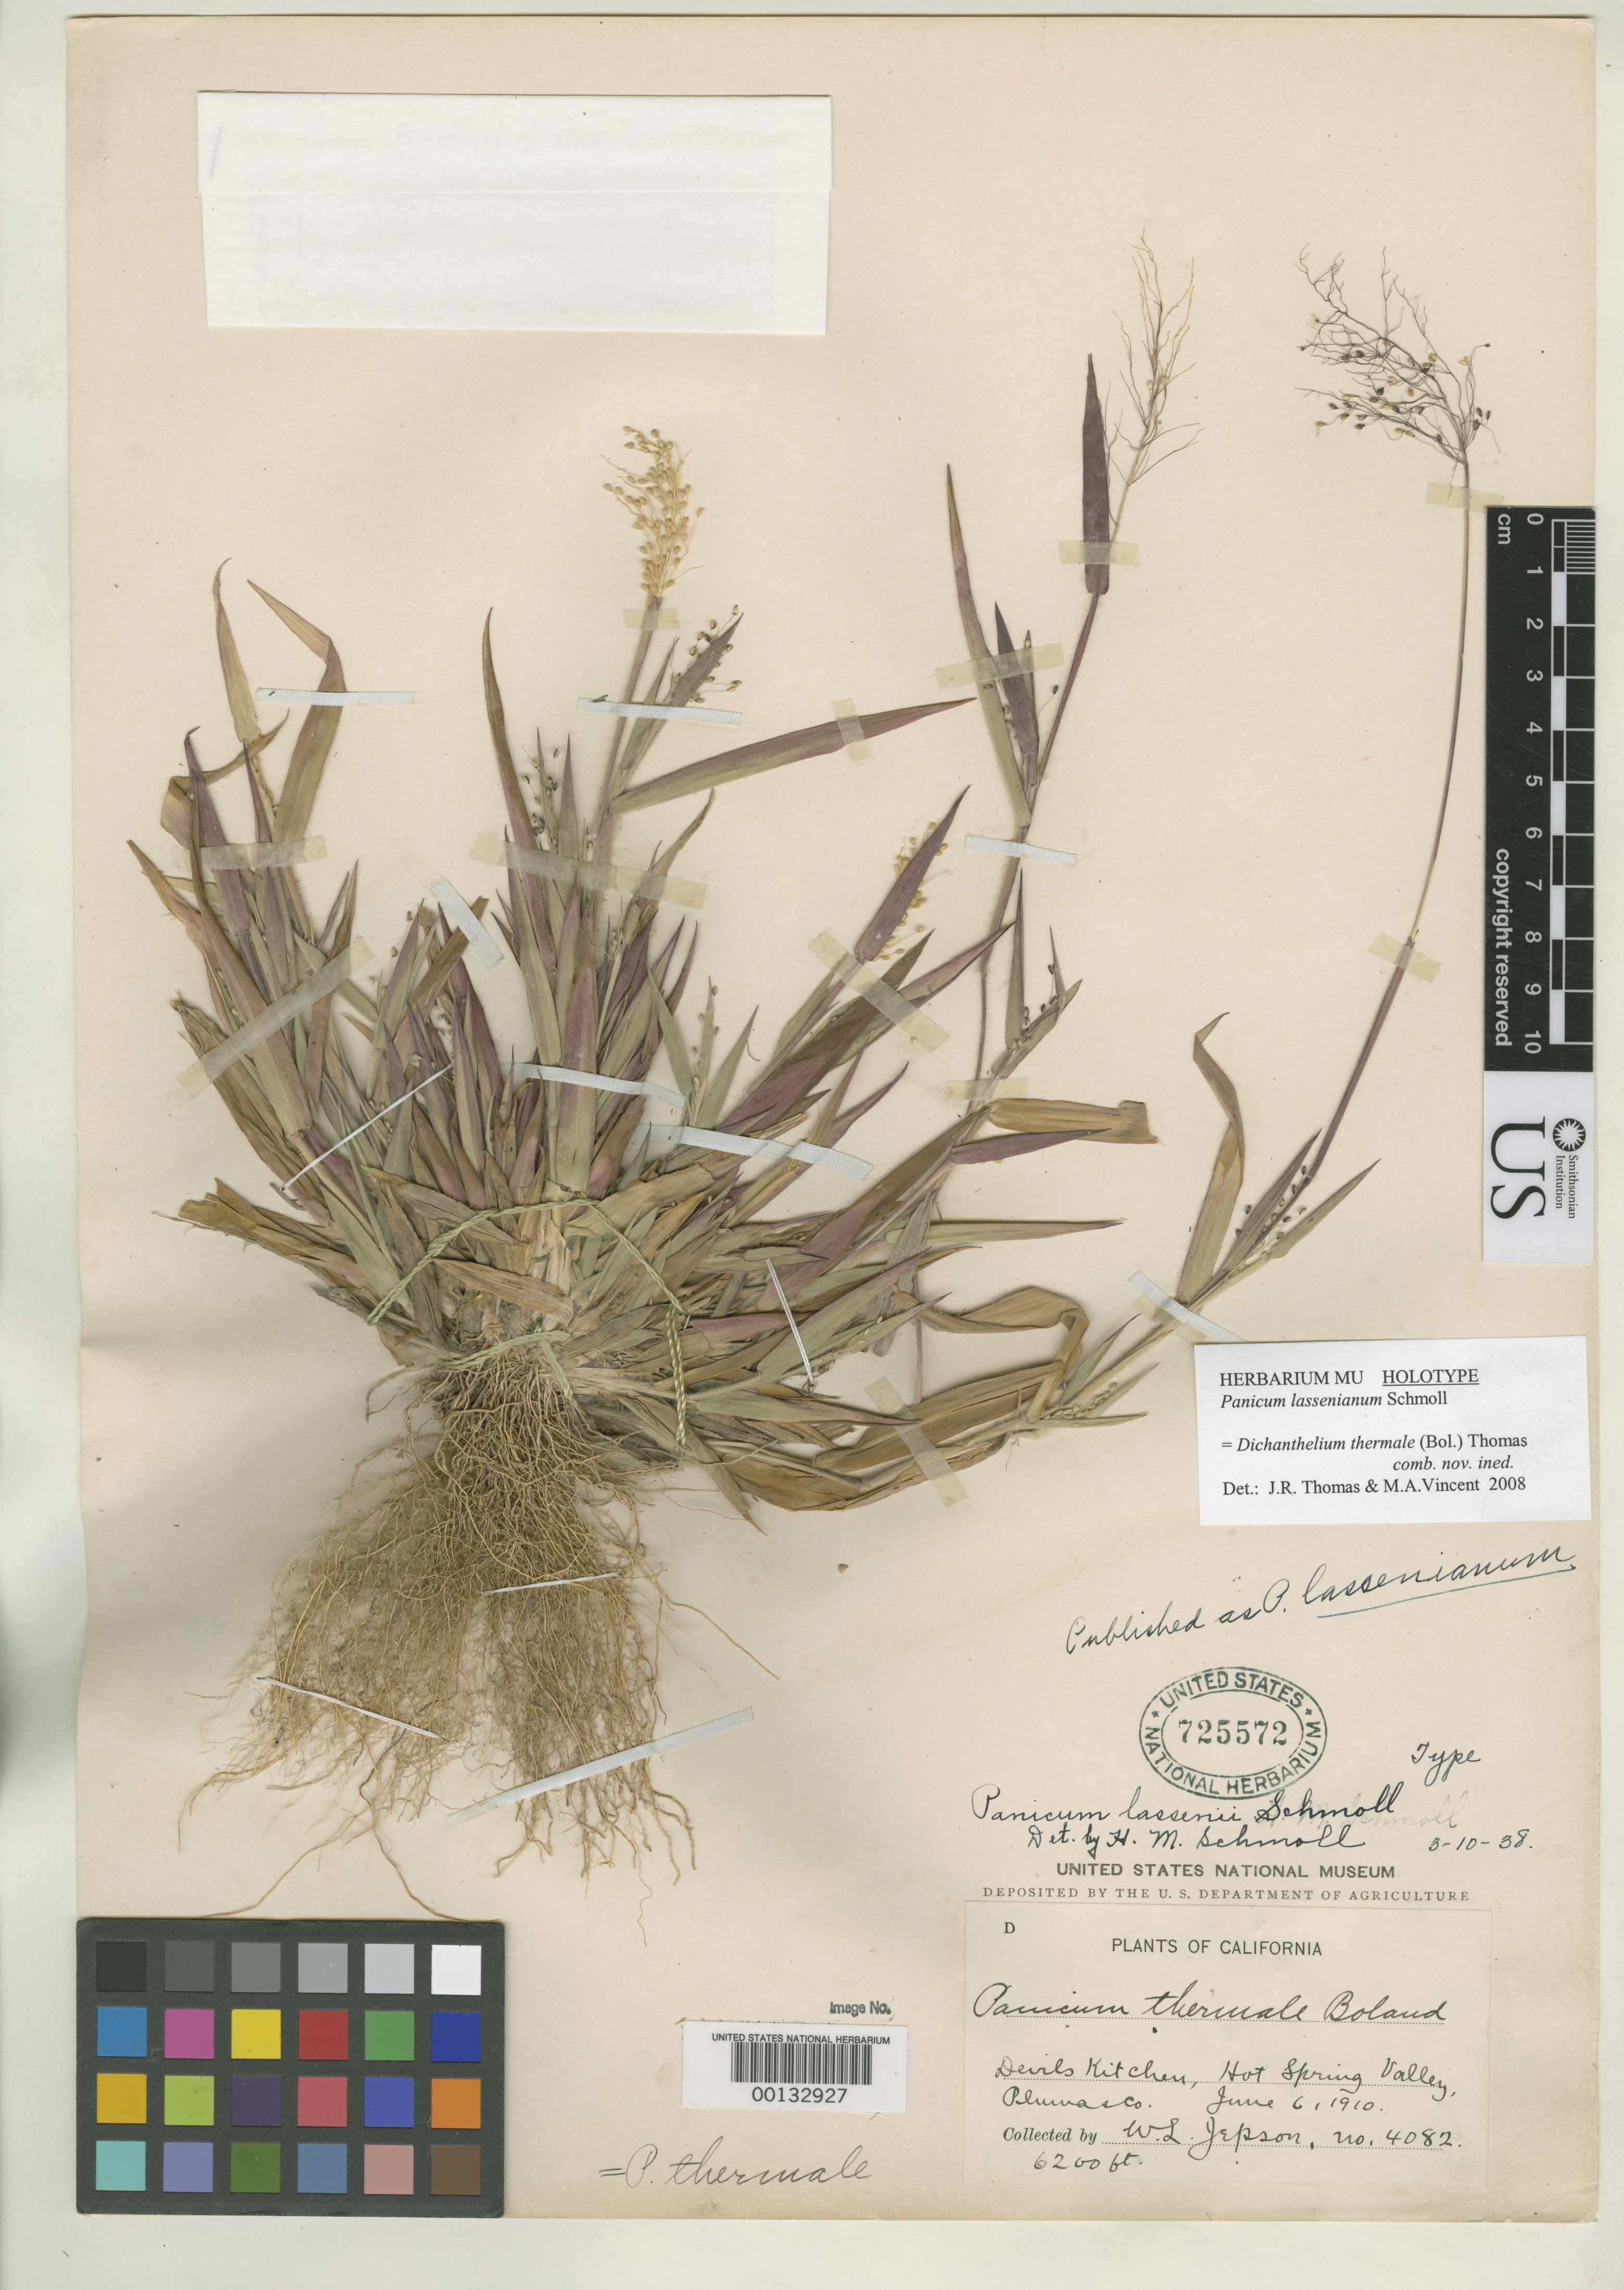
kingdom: Plantae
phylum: Tracheophyta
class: Liliopsida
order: Poales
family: Poaceae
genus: Panicum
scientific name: Panicum lassenianum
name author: Schmoll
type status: Holotype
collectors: W. L. Jepson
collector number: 4082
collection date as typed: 06 Jun 1910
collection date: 1910-06-06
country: United States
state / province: California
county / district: Plumas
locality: Devil's Kitchen, Hot Spring Valley; alt. 6200 ft.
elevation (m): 1890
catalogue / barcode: US 725572